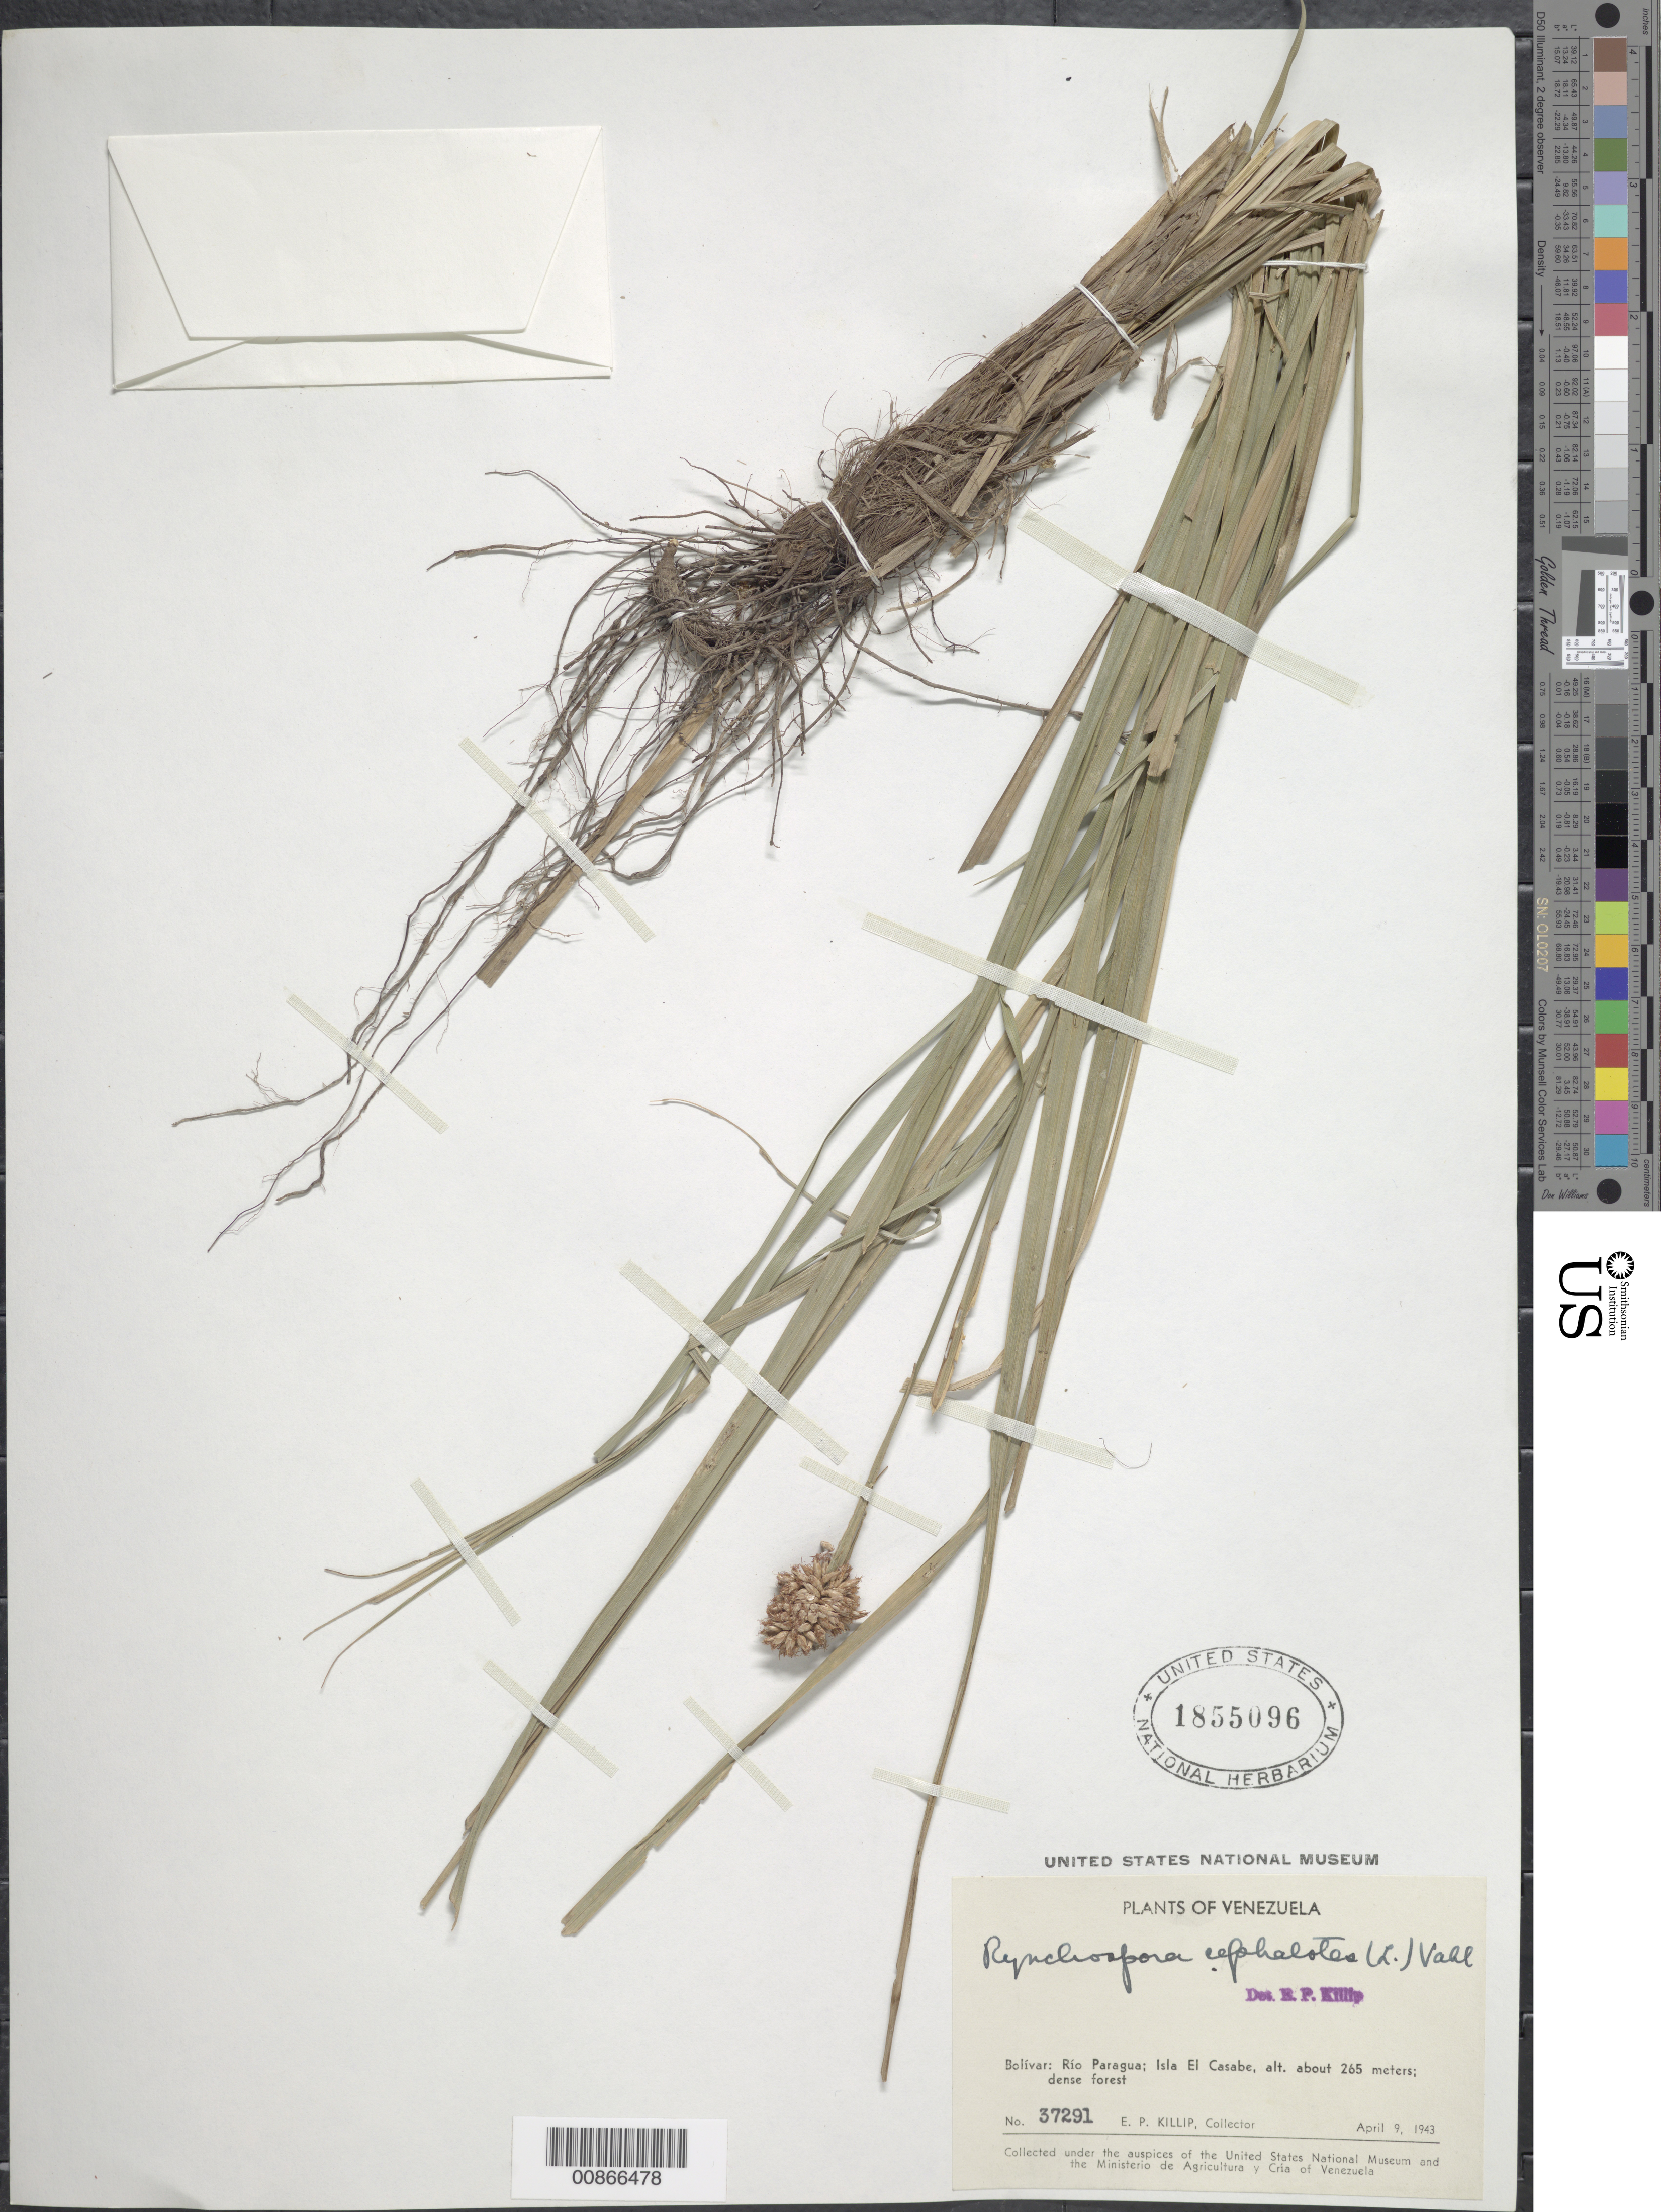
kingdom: Plantae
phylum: Tracheophyta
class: Liliopsida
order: Poales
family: Cyperaceae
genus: Rhynchospora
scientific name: Rhynchospora cephalotes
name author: (L.) Vahl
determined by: Killip, Ellsworth P.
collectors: E. P. Killip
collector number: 37291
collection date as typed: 9-Apr-43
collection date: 1943-04-09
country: Venezuela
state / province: Bolívar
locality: Río Paragua, Isla El Casabe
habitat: Dense forest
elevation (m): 265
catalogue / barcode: US 1855096